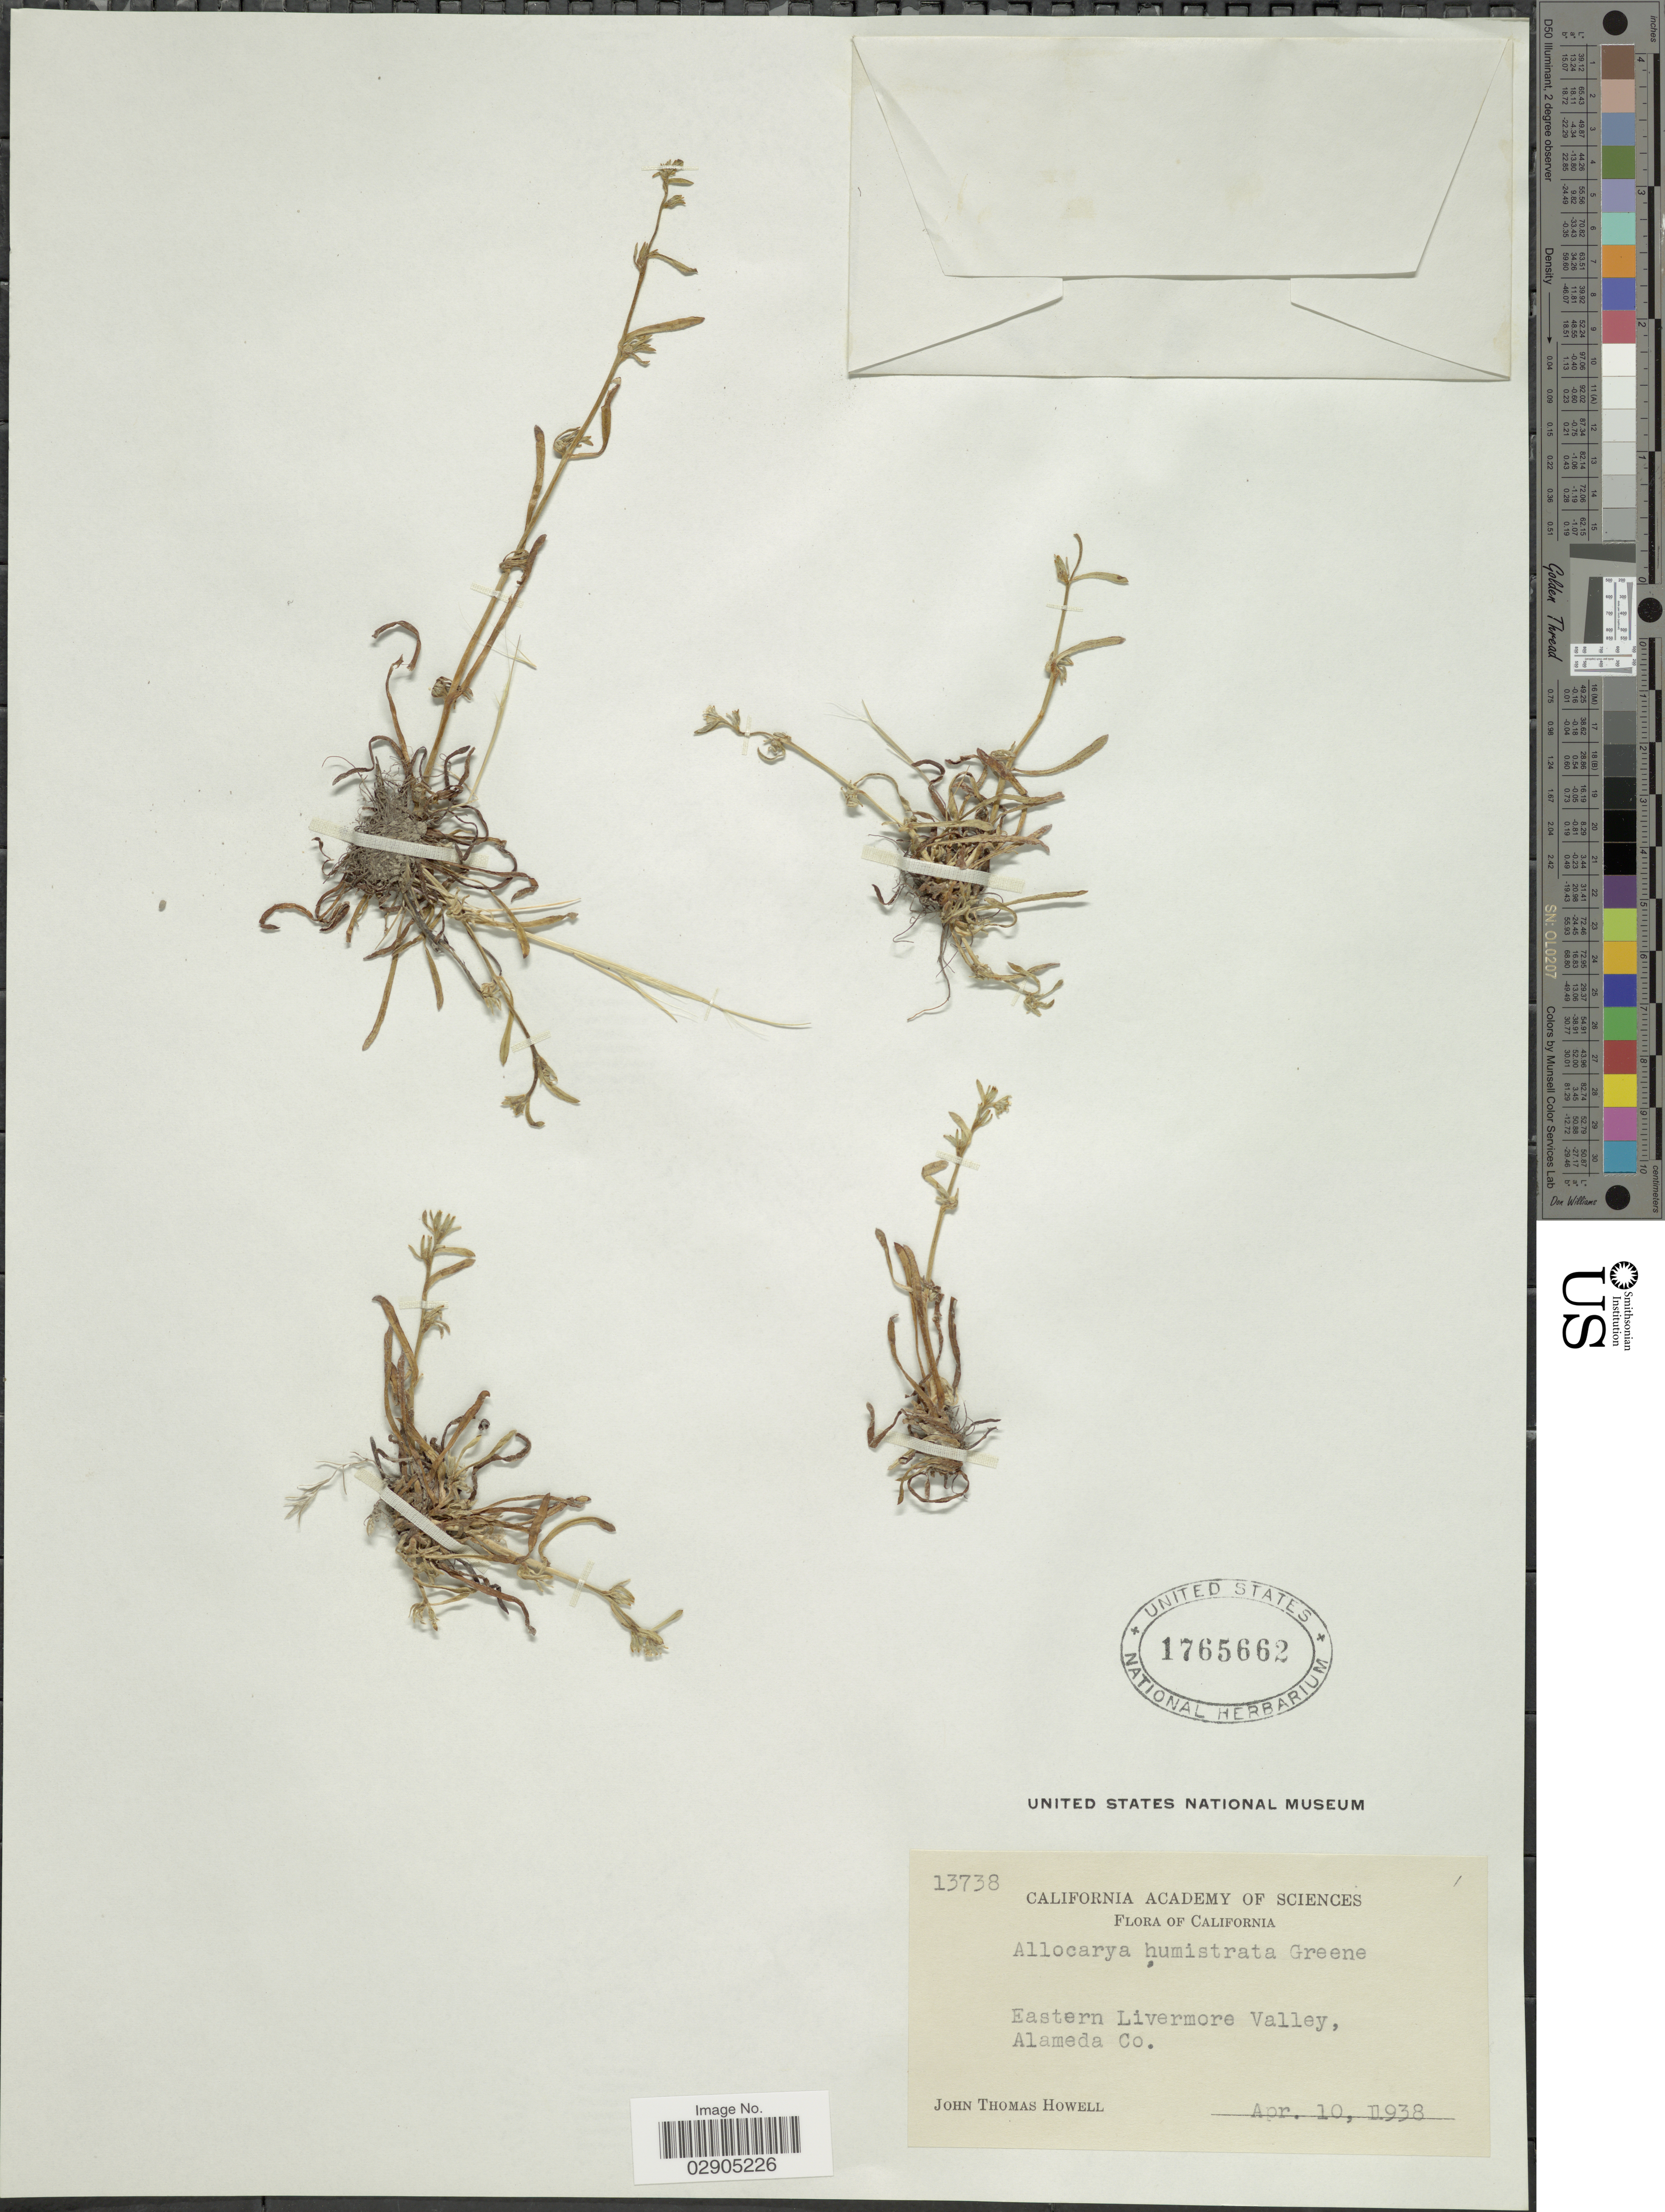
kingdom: Plantae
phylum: Tracheophyta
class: Magnoliopsida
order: Boraginales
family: Boraginaceae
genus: Allocarya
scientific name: Allocarya humistrata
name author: S.W. Greene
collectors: J. T. Howell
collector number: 13738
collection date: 1938-04-10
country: United States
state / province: California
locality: Eastern Livermore Valley, Almeda Co.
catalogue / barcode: US 1765662